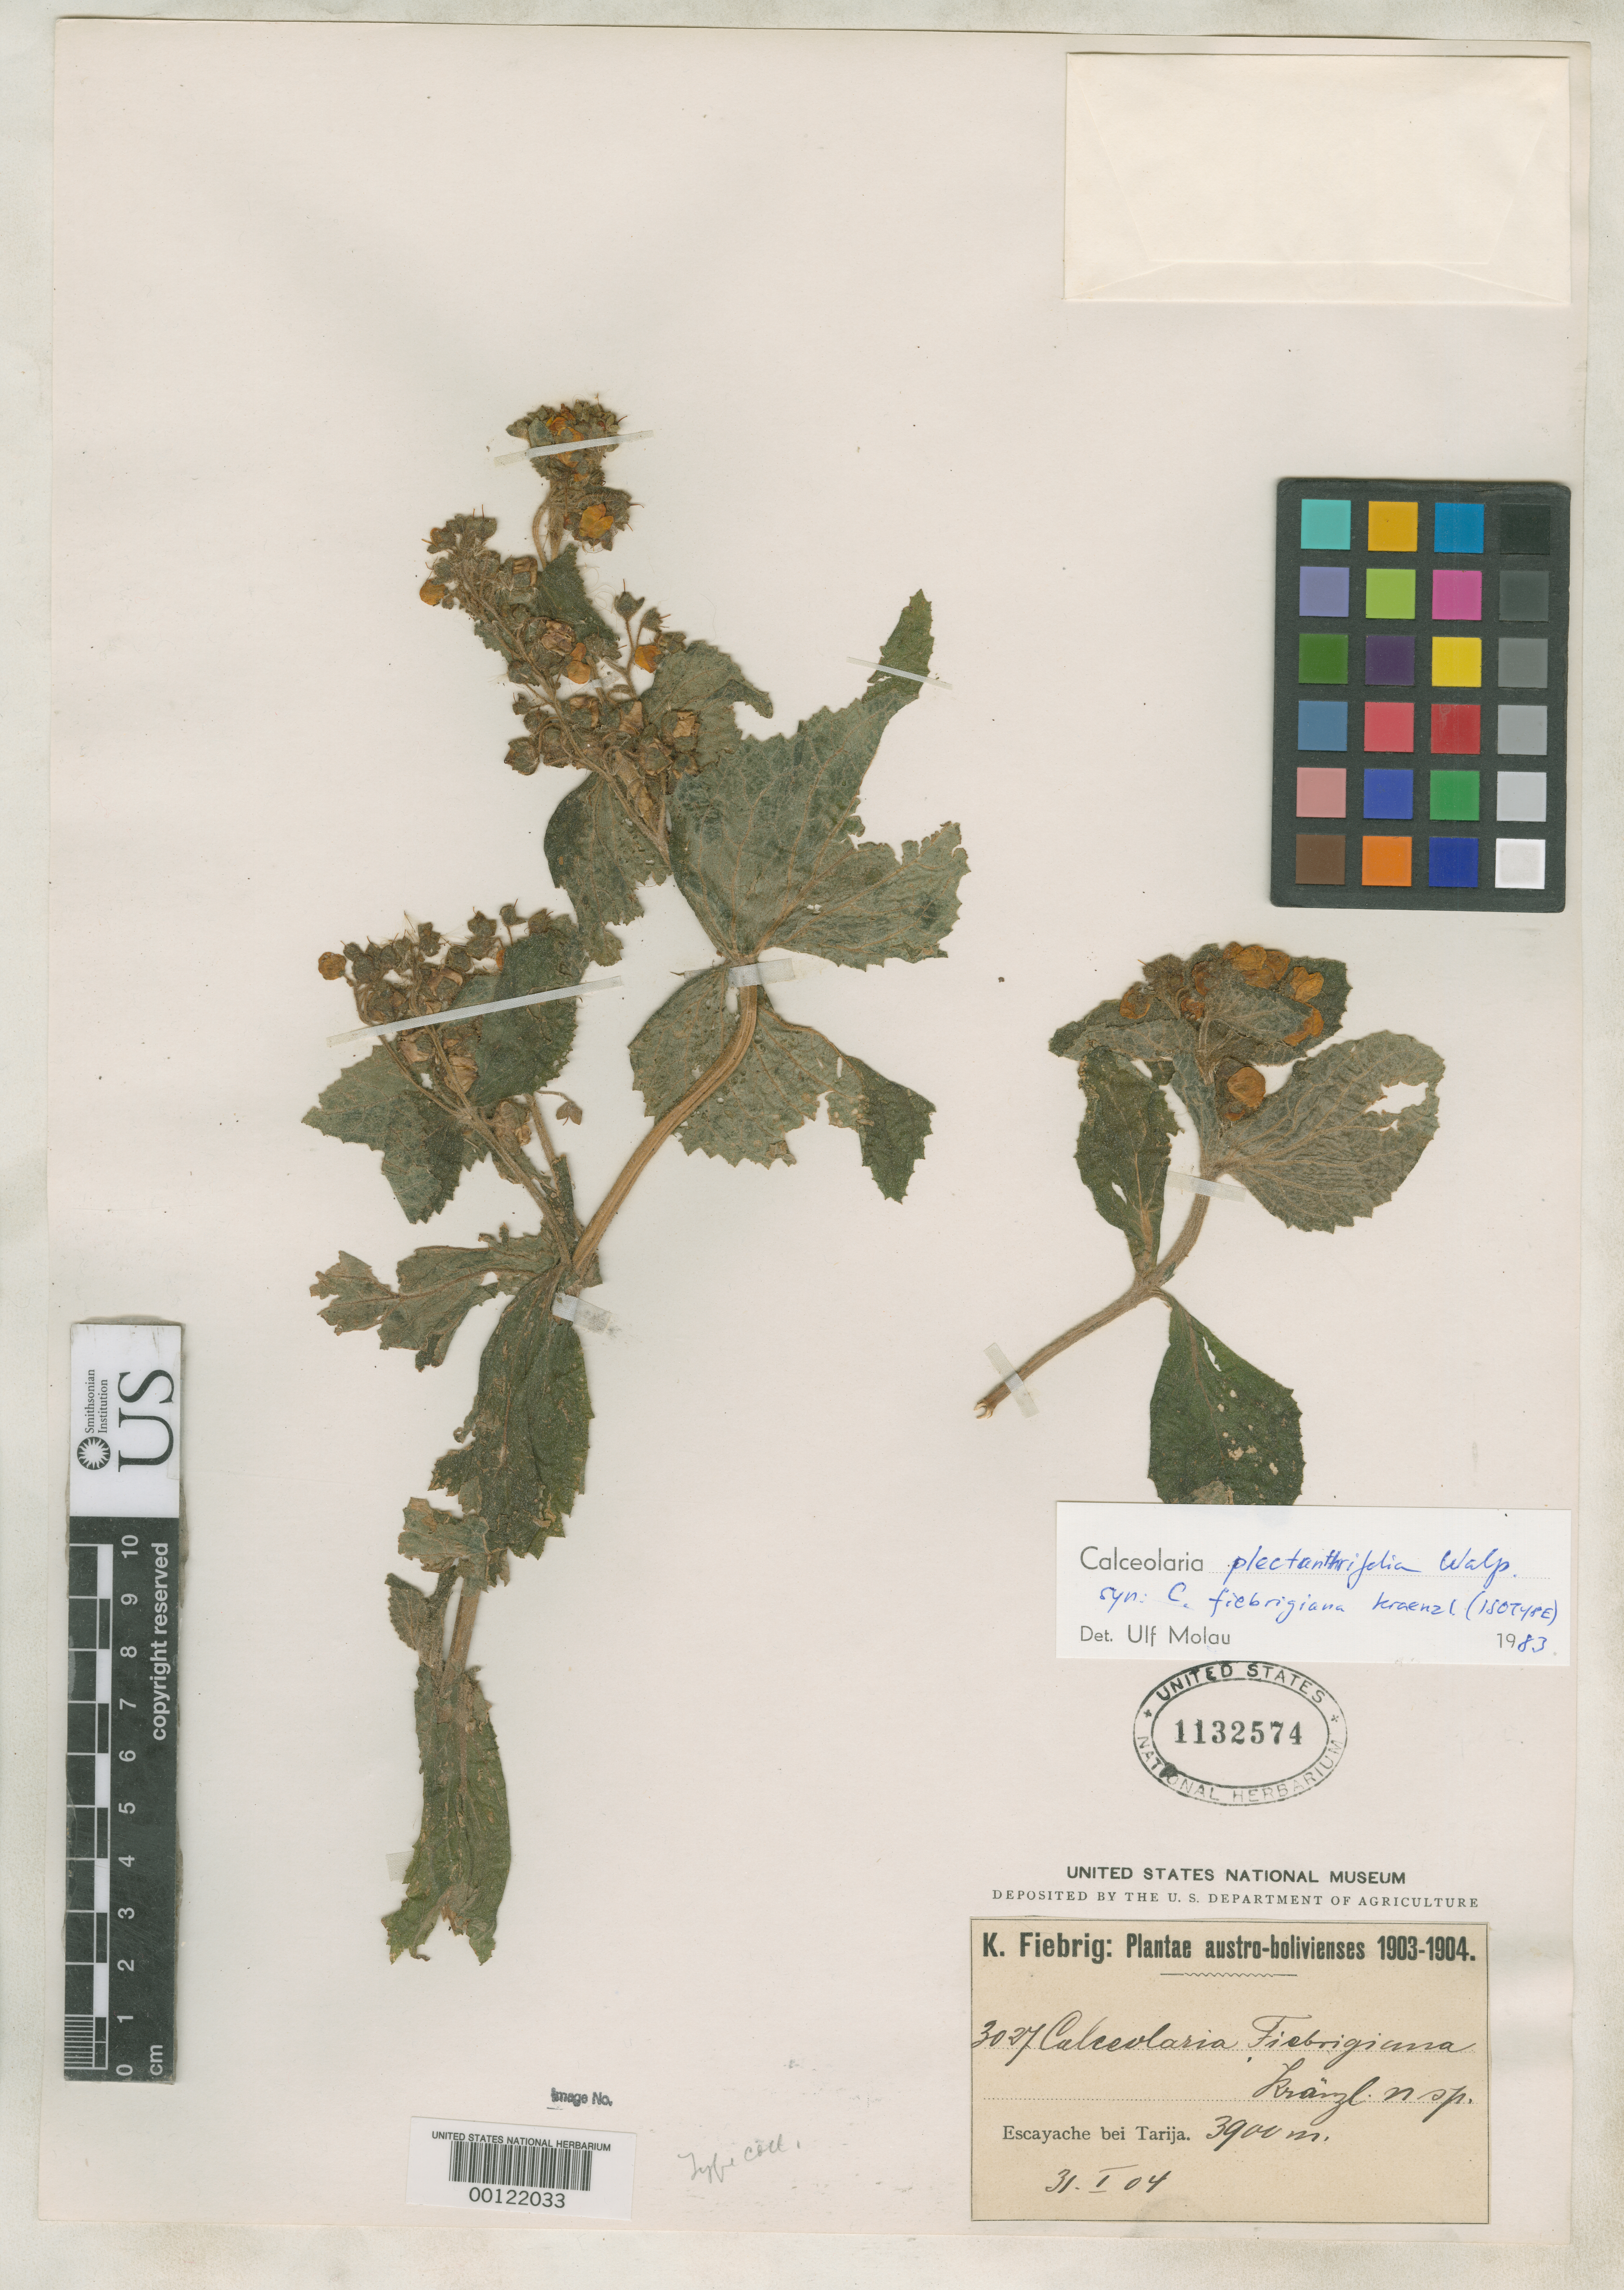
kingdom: Plantae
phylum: Tracheophyta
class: Magnoliopsida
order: Lamiales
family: Calceolariaceae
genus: Calceolaria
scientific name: Calceolaria fiebrigiana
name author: Kraenzl.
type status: Isotype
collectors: K. Fiebrig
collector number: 3027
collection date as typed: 31 Jan 1904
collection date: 1904-01-31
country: Bolivia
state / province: Tarija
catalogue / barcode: US 1132574